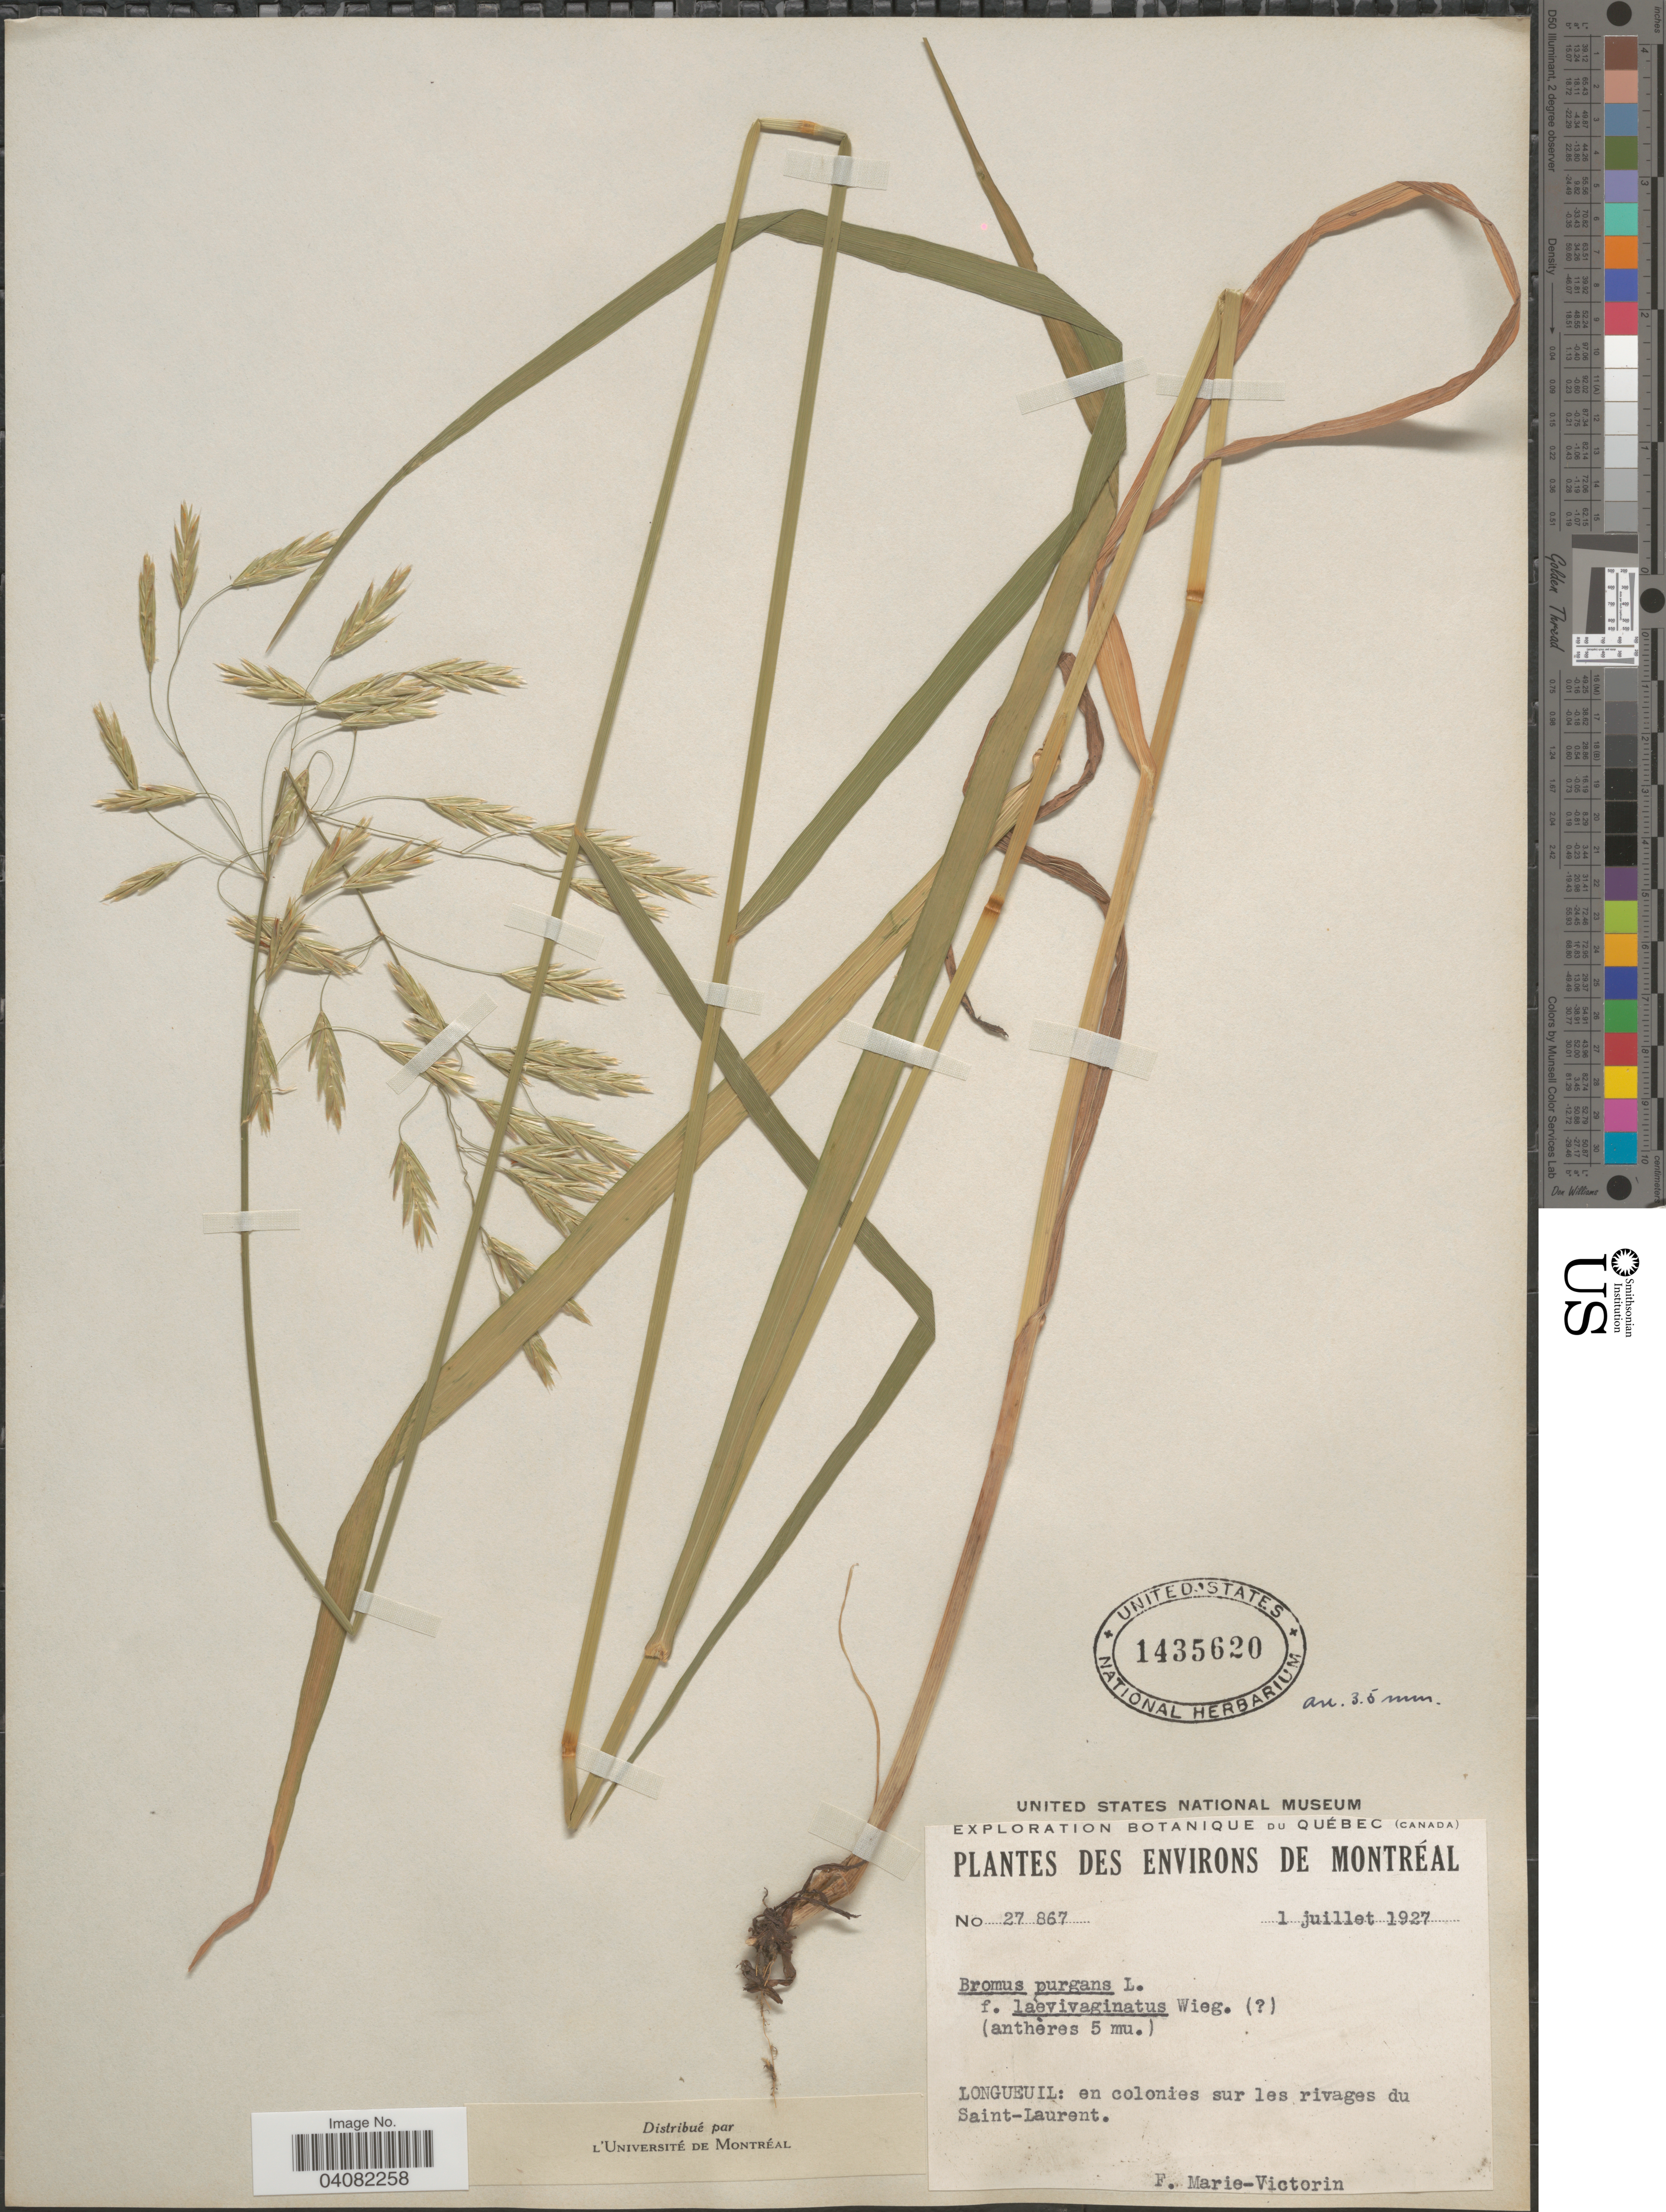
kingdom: Plantae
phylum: Tracheophyta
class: Liliopsida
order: Poales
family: Poaceae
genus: Bromus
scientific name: Bromus inermis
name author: Leyss.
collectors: F. Marie-Victorin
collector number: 27867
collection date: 1927-07-01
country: Canada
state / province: Quebec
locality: Exploration Botanique du Québec (Canada). Environs de Montréal. Longueuil: en colonies sur les rivages du Saint-Laurent.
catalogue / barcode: US 1435620